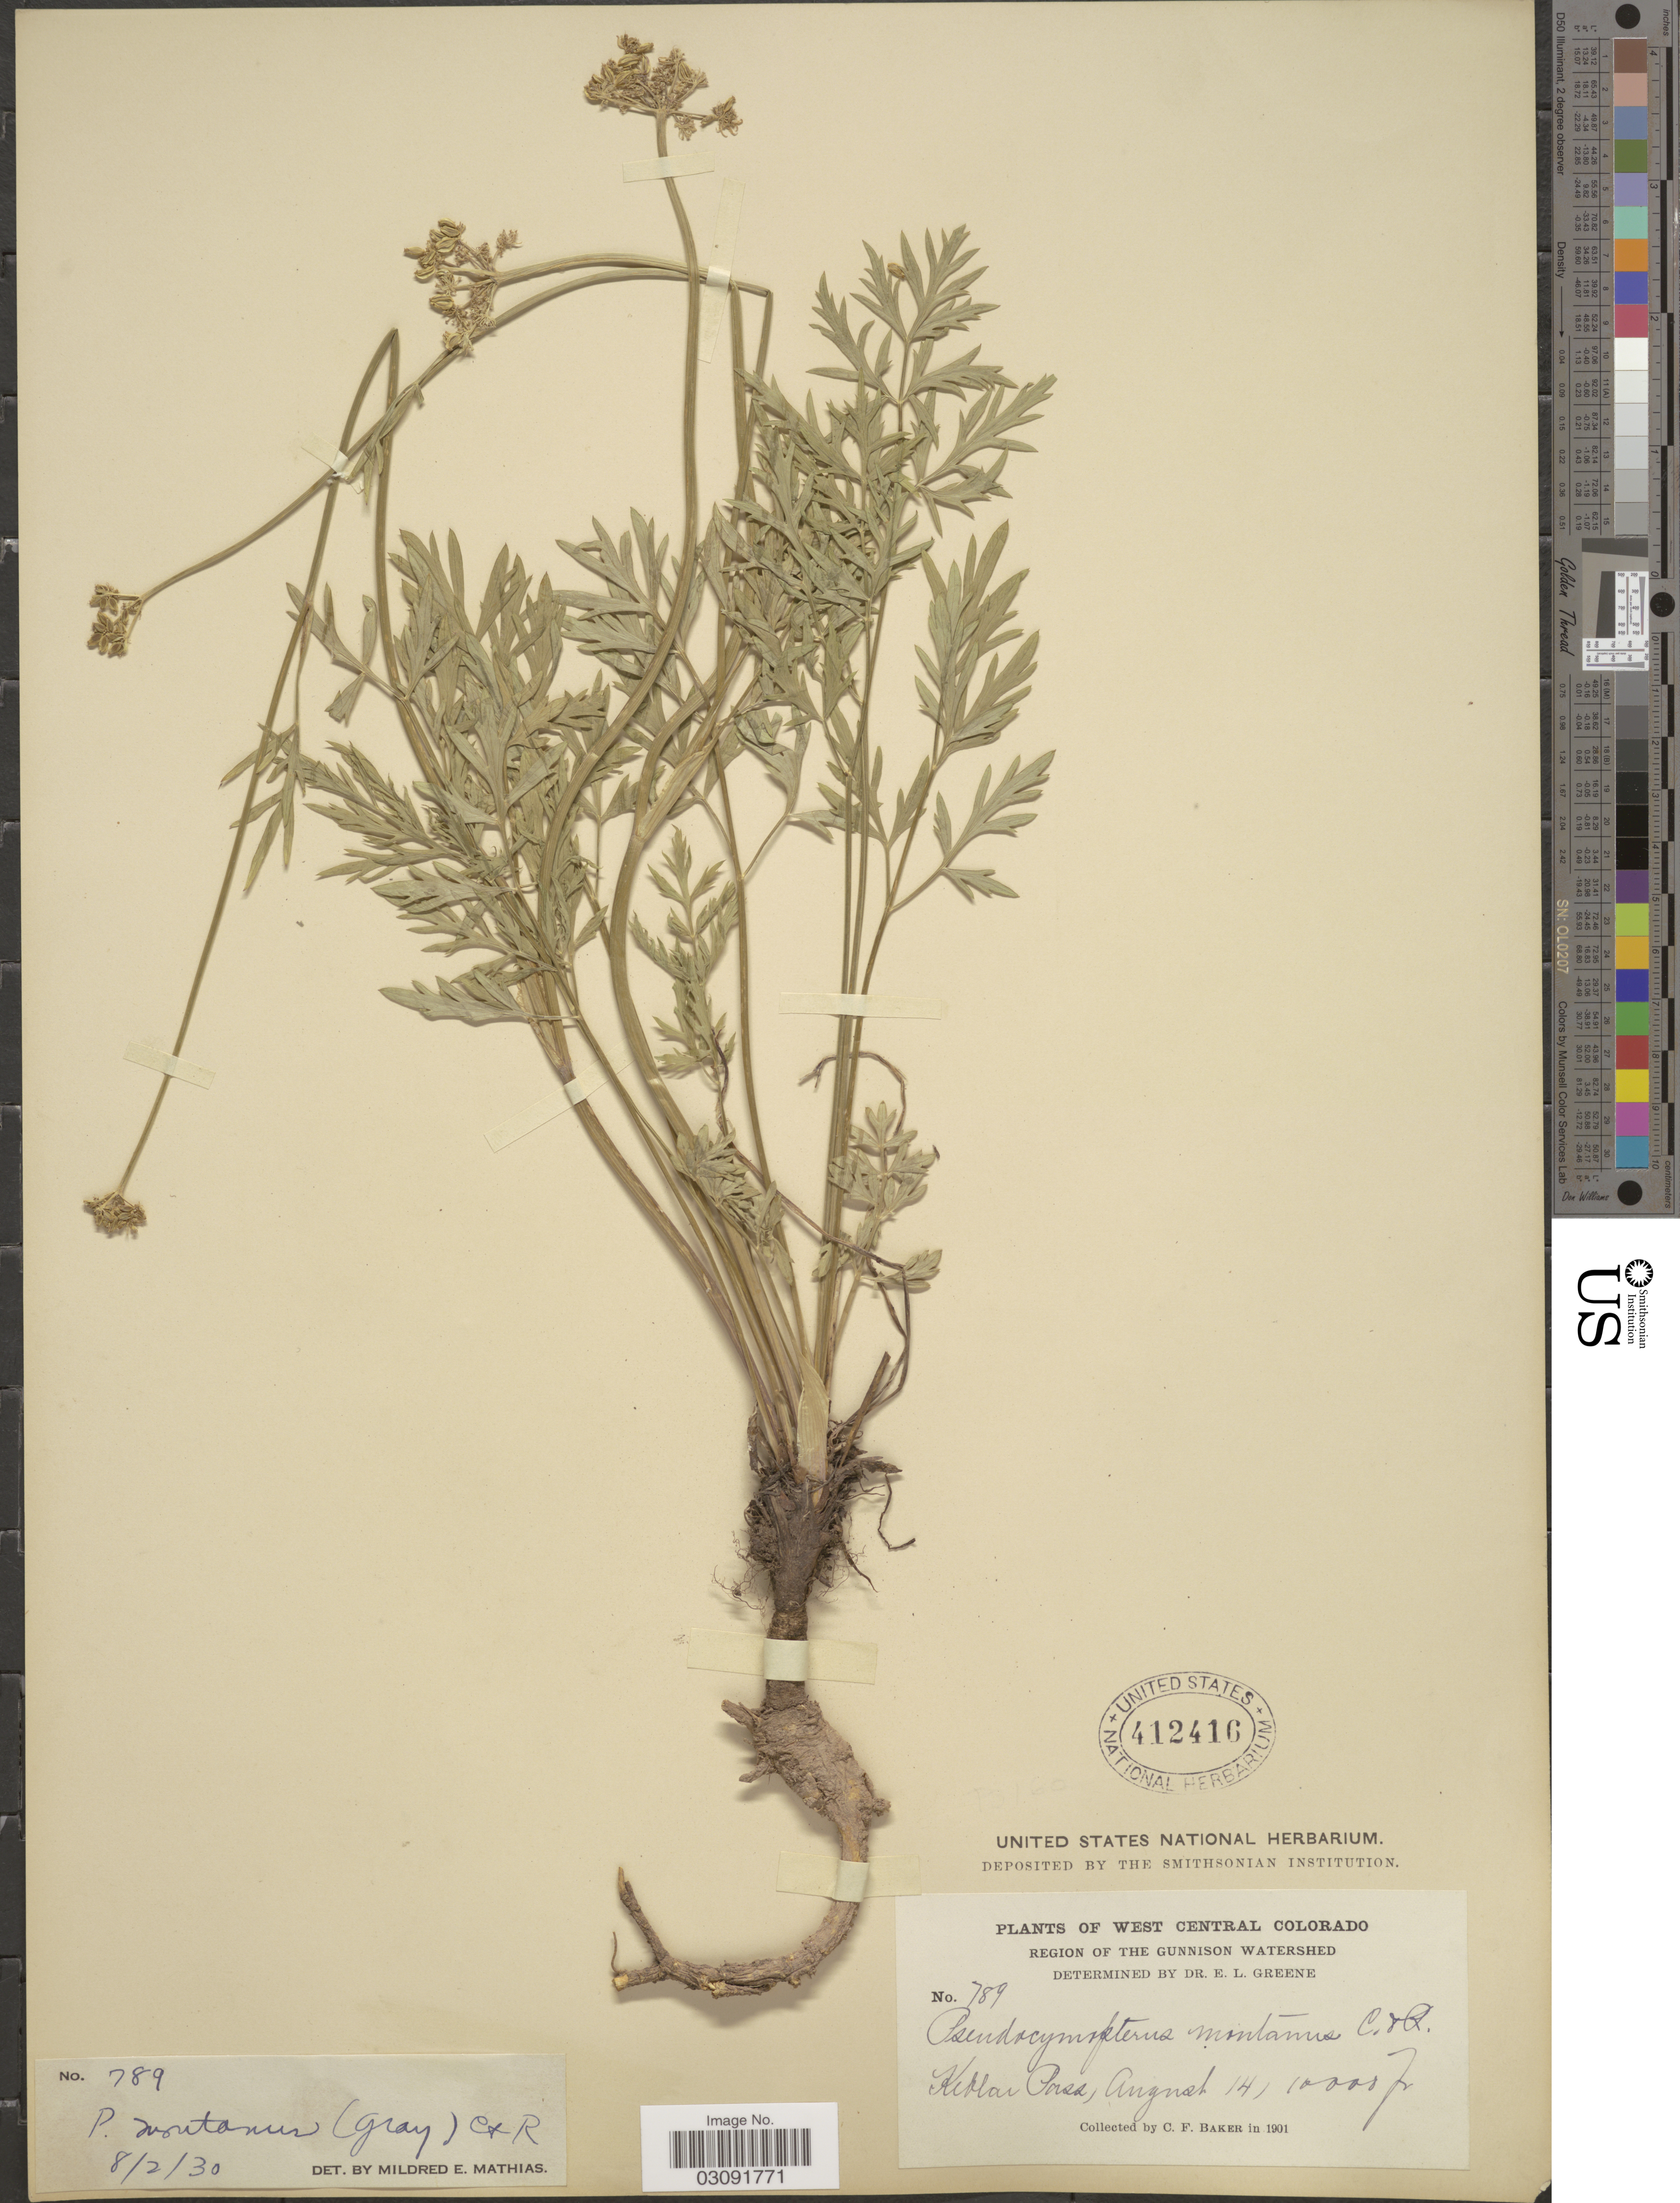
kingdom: Plantae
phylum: Tracheophyta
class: Magnoliopsida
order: Apiales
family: Apiaceae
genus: Pseudocymopterus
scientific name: Pseudocymopterus montanus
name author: (A. Gray) J.M. Coult. & Rose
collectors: C. F. Baker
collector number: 789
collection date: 1901-08-14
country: United States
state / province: Colorado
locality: West Central Colorado, Region of The Gunnison Watershed, Keblar Pass.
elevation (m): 3048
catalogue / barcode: US 412416